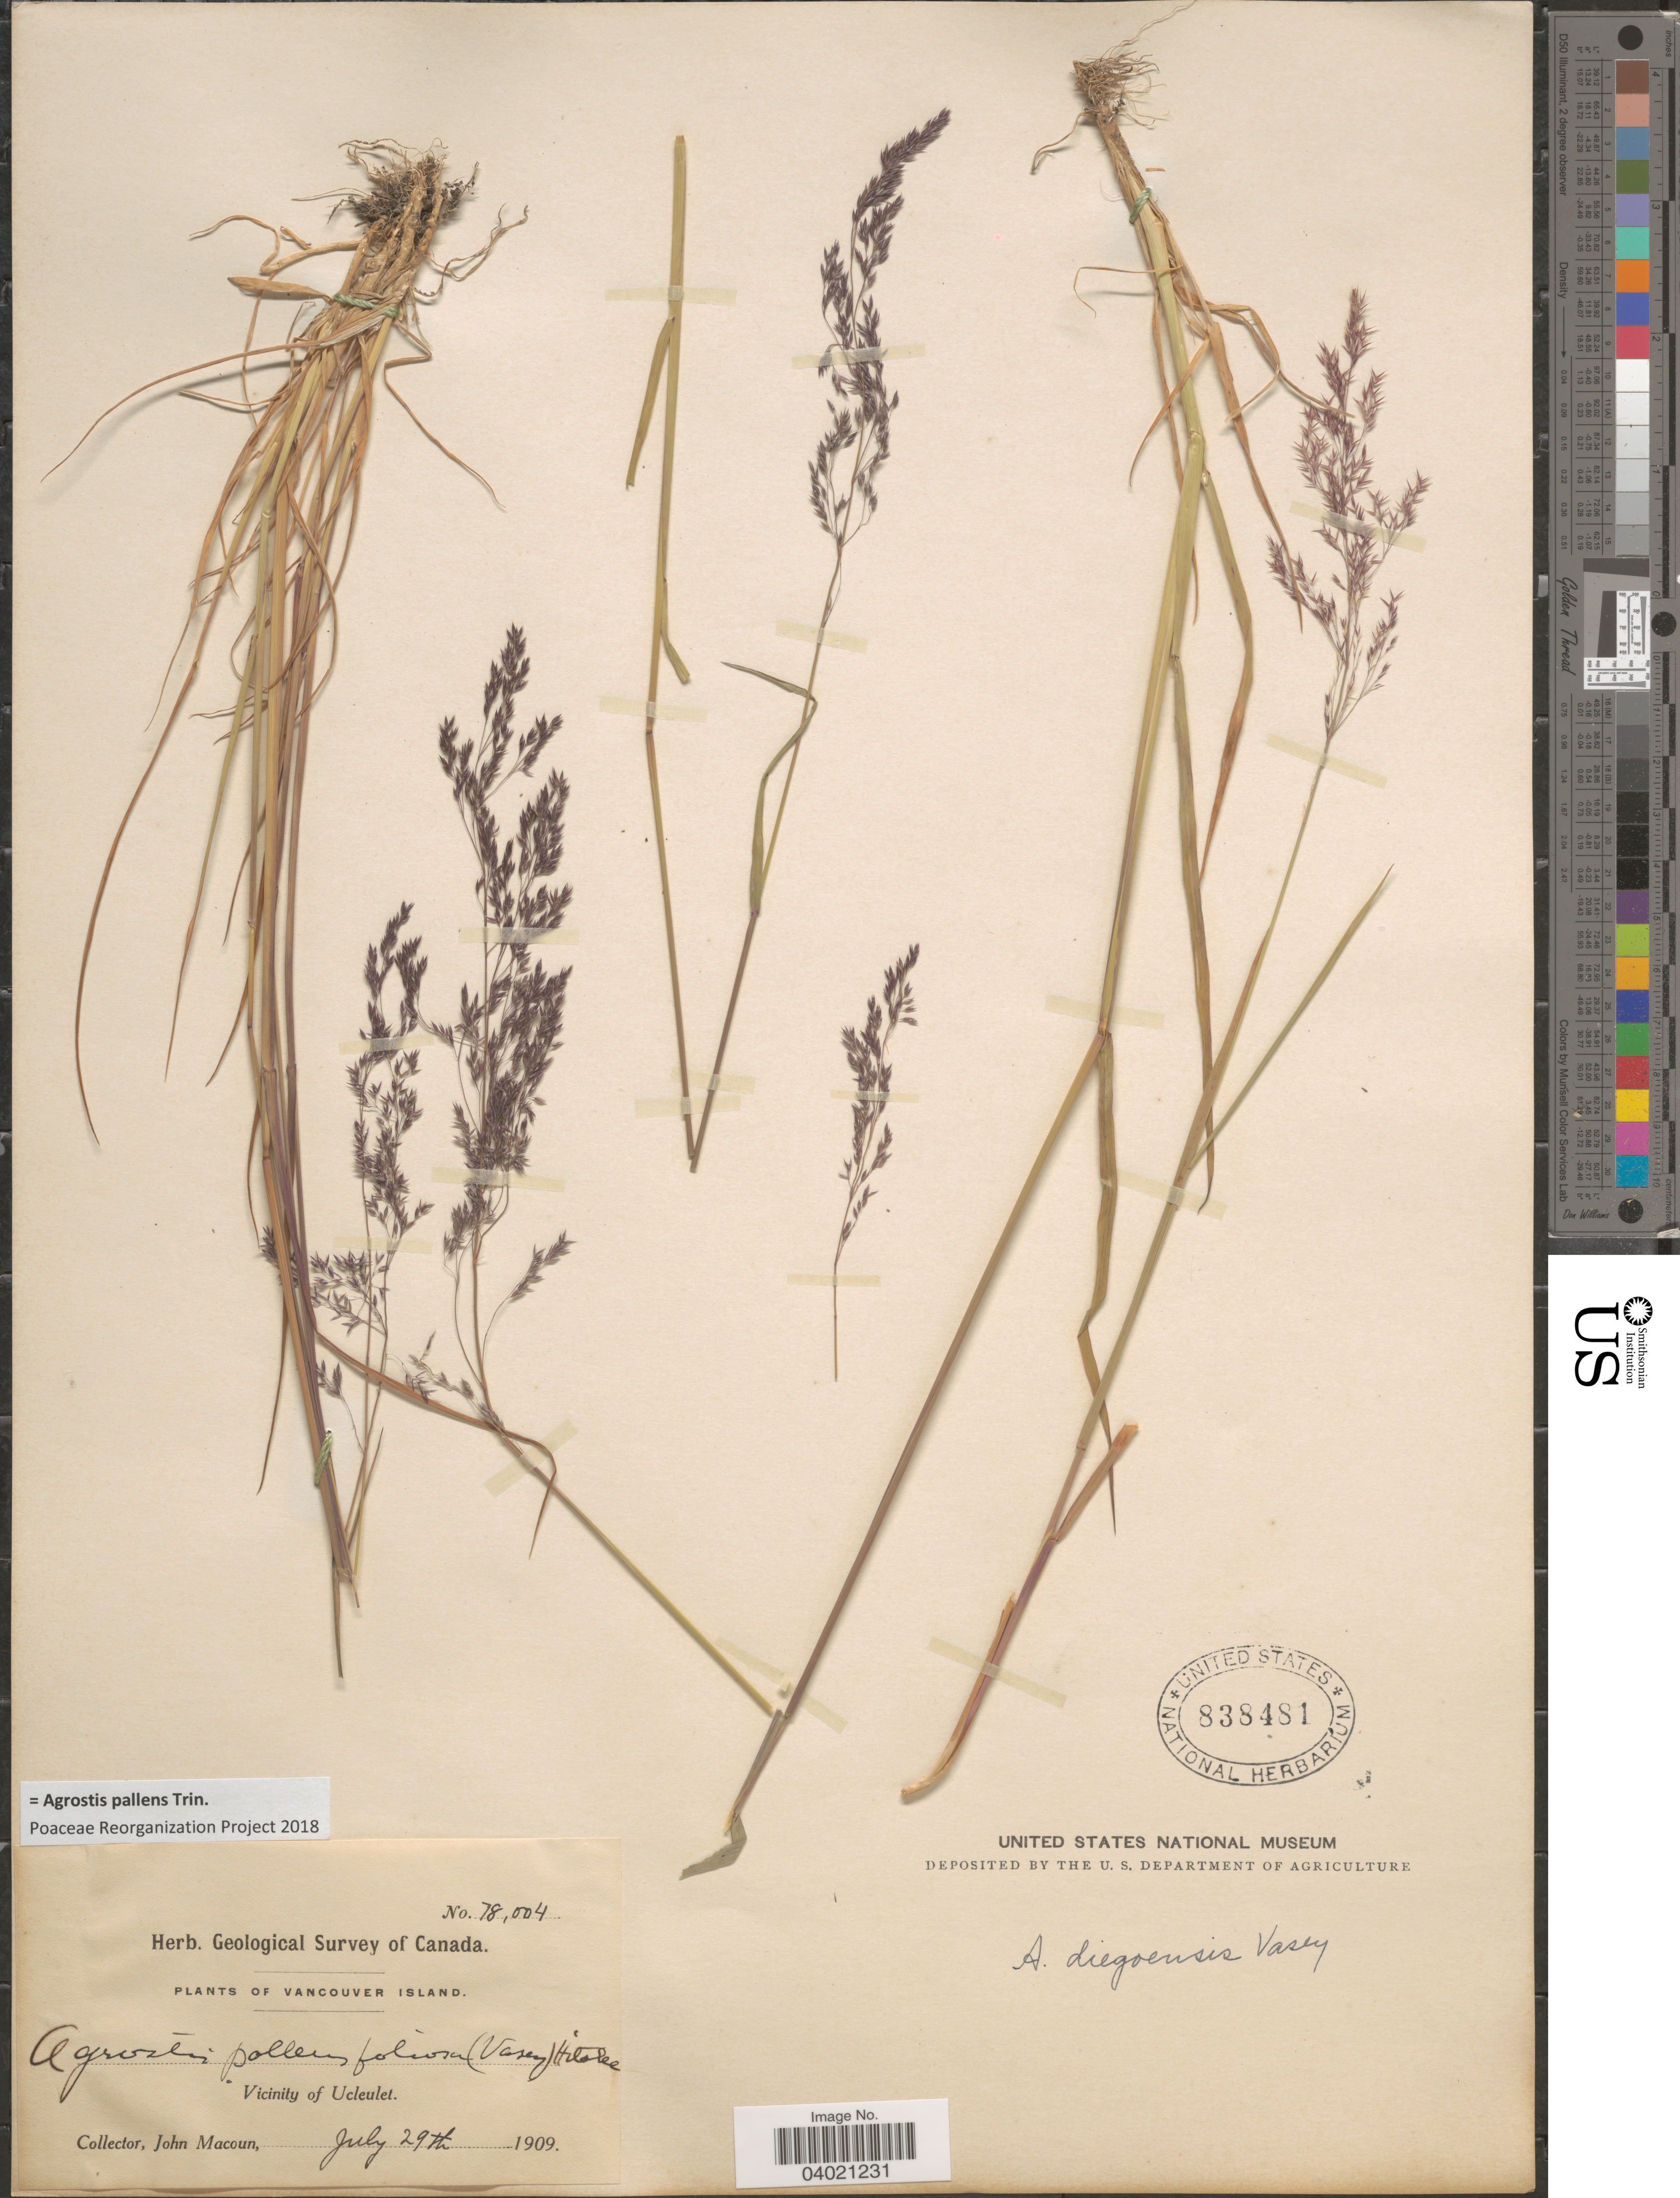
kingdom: Plantae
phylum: Tracheophyta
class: Liliopsida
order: Poales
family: Poaceae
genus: Agrostis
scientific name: Agrostis pallens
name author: Trin.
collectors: J. Macoun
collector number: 78004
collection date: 1909-07-29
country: Canada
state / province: British Columbia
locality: Vancouver Island. Vicinity of Ucleulet.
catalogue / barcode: US 838481